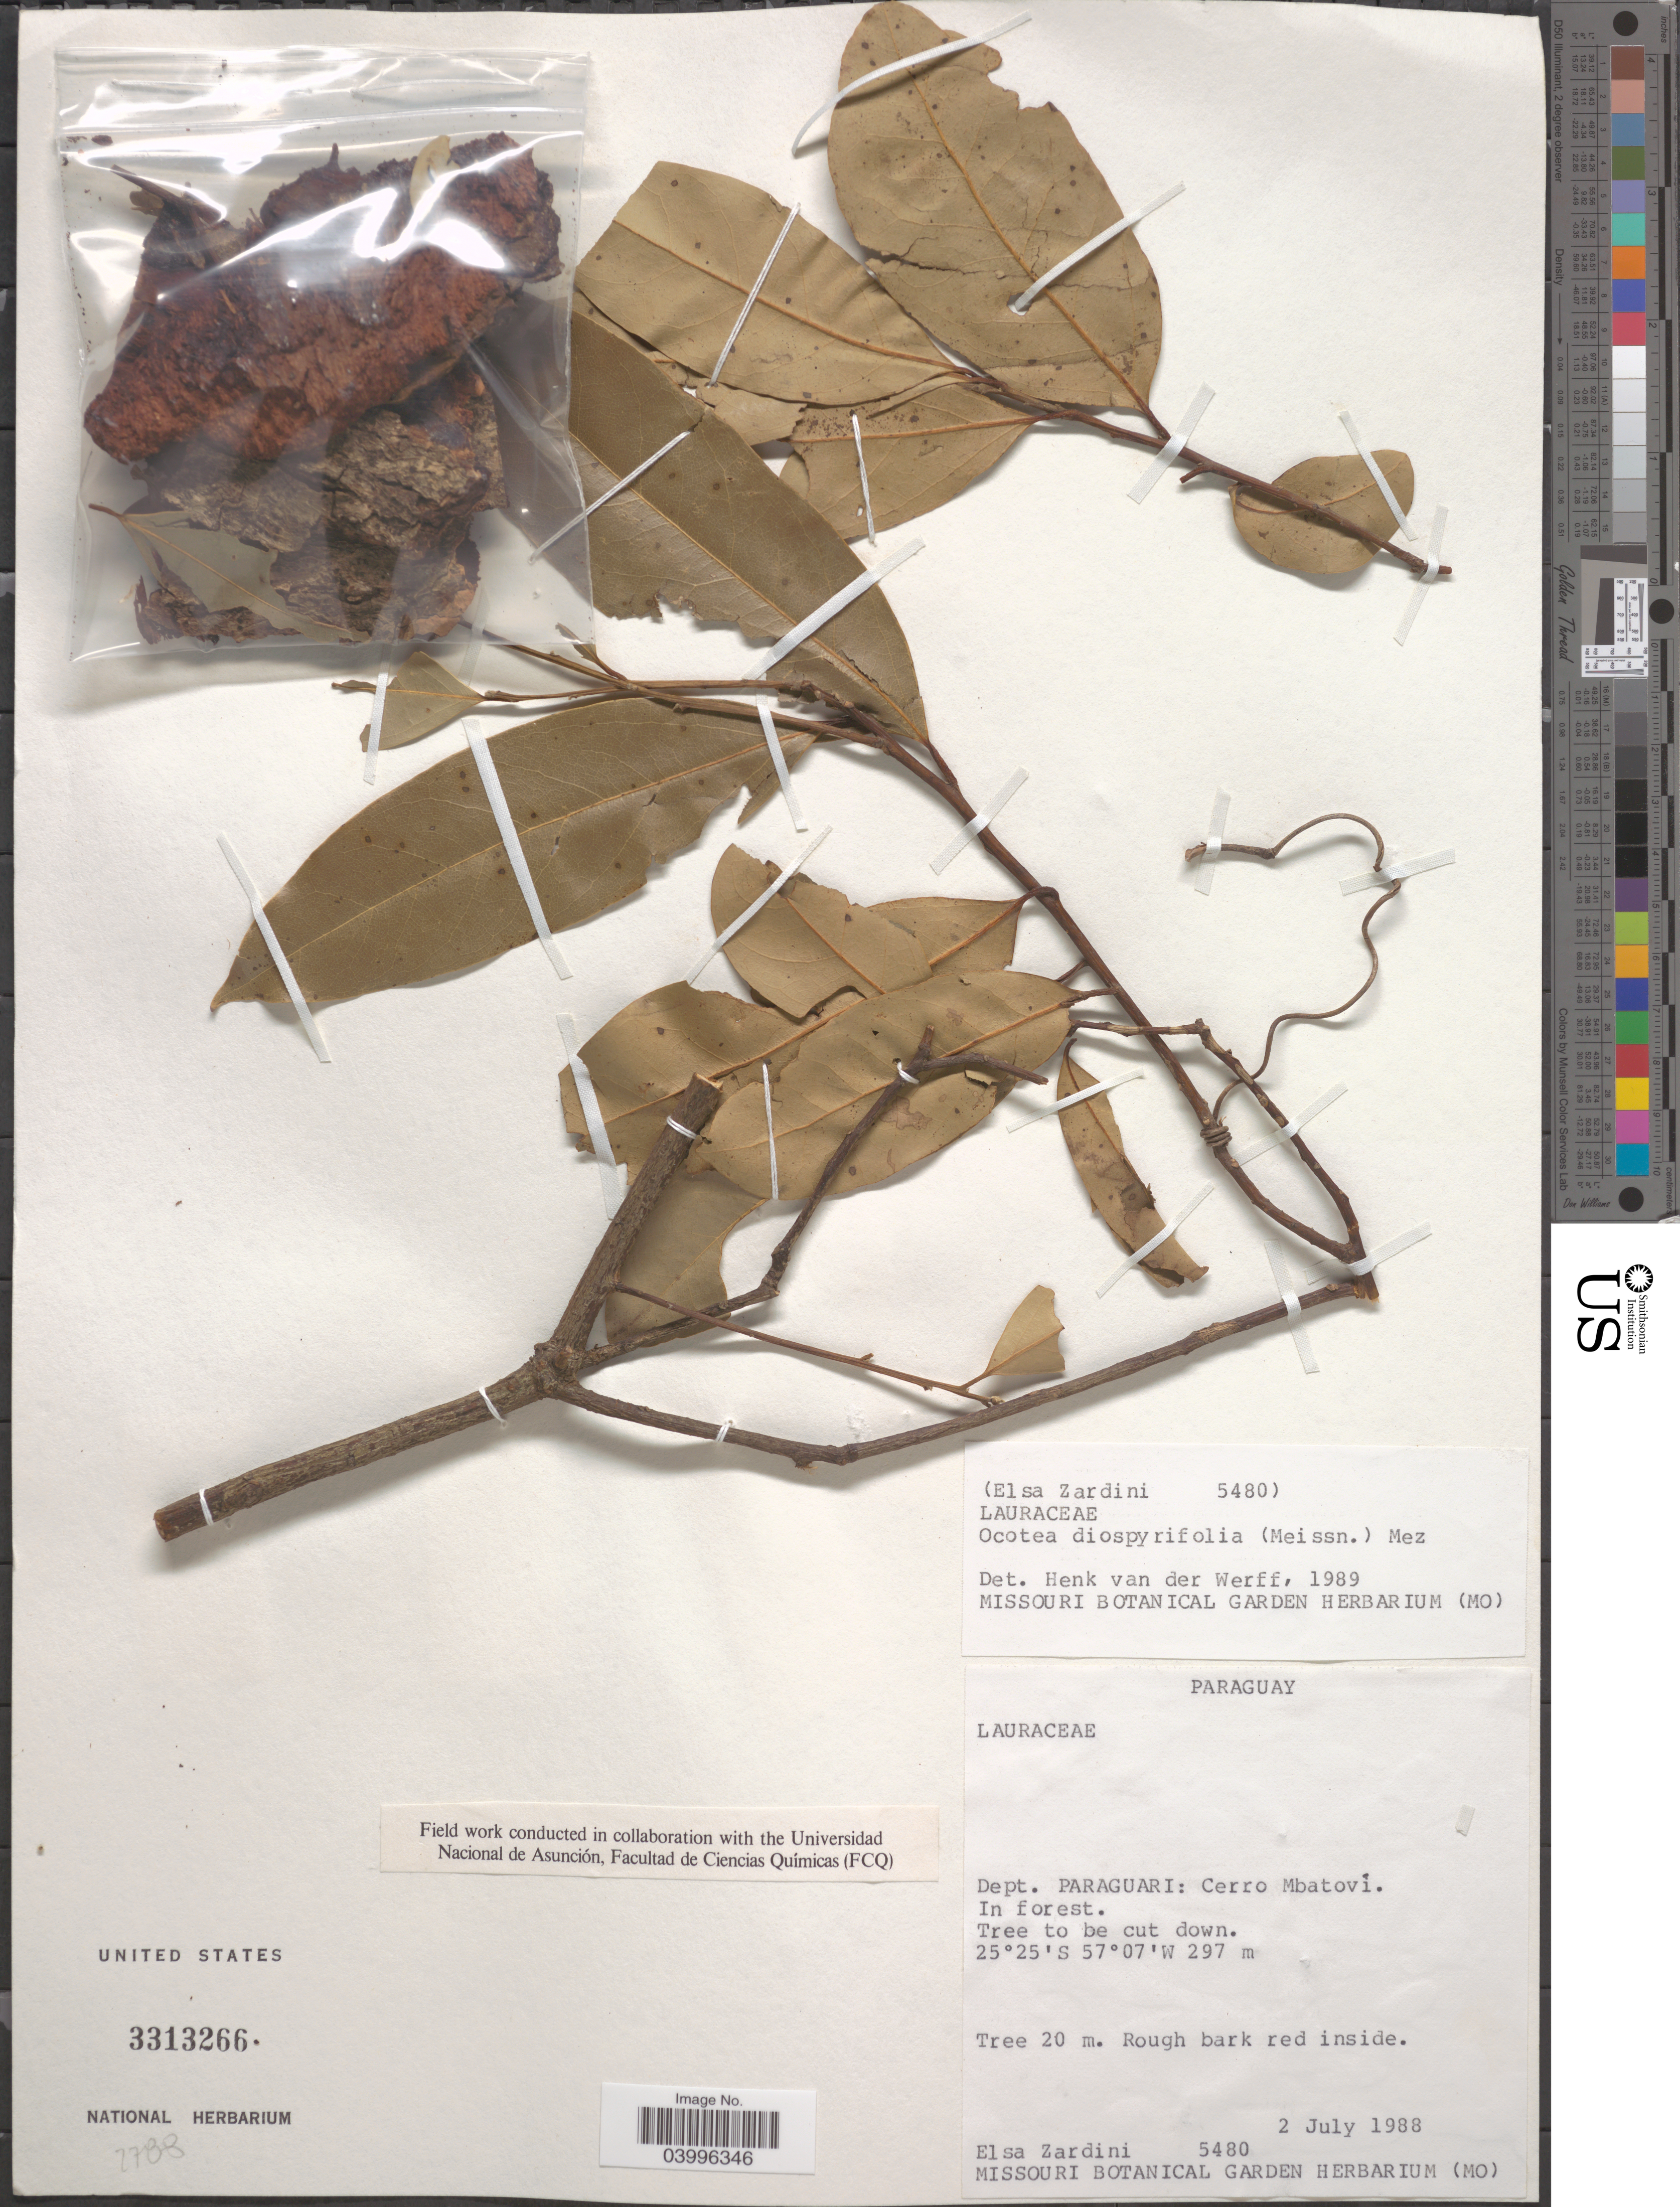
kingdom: Plantae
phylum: Tracheophyta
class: Magnoliopsida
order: Laurales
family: Lauraceae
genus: Ocotea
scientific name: Ocotea diospyrifolia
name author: (Meisn.) Mez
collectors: E. M. Zardini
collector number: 5480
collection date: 1988-07-02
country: Paraguay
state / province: Paraguari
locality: Dept. Paraguari: Cerro Mbatovi. In forest.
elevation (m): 297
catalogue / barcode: US 3313266